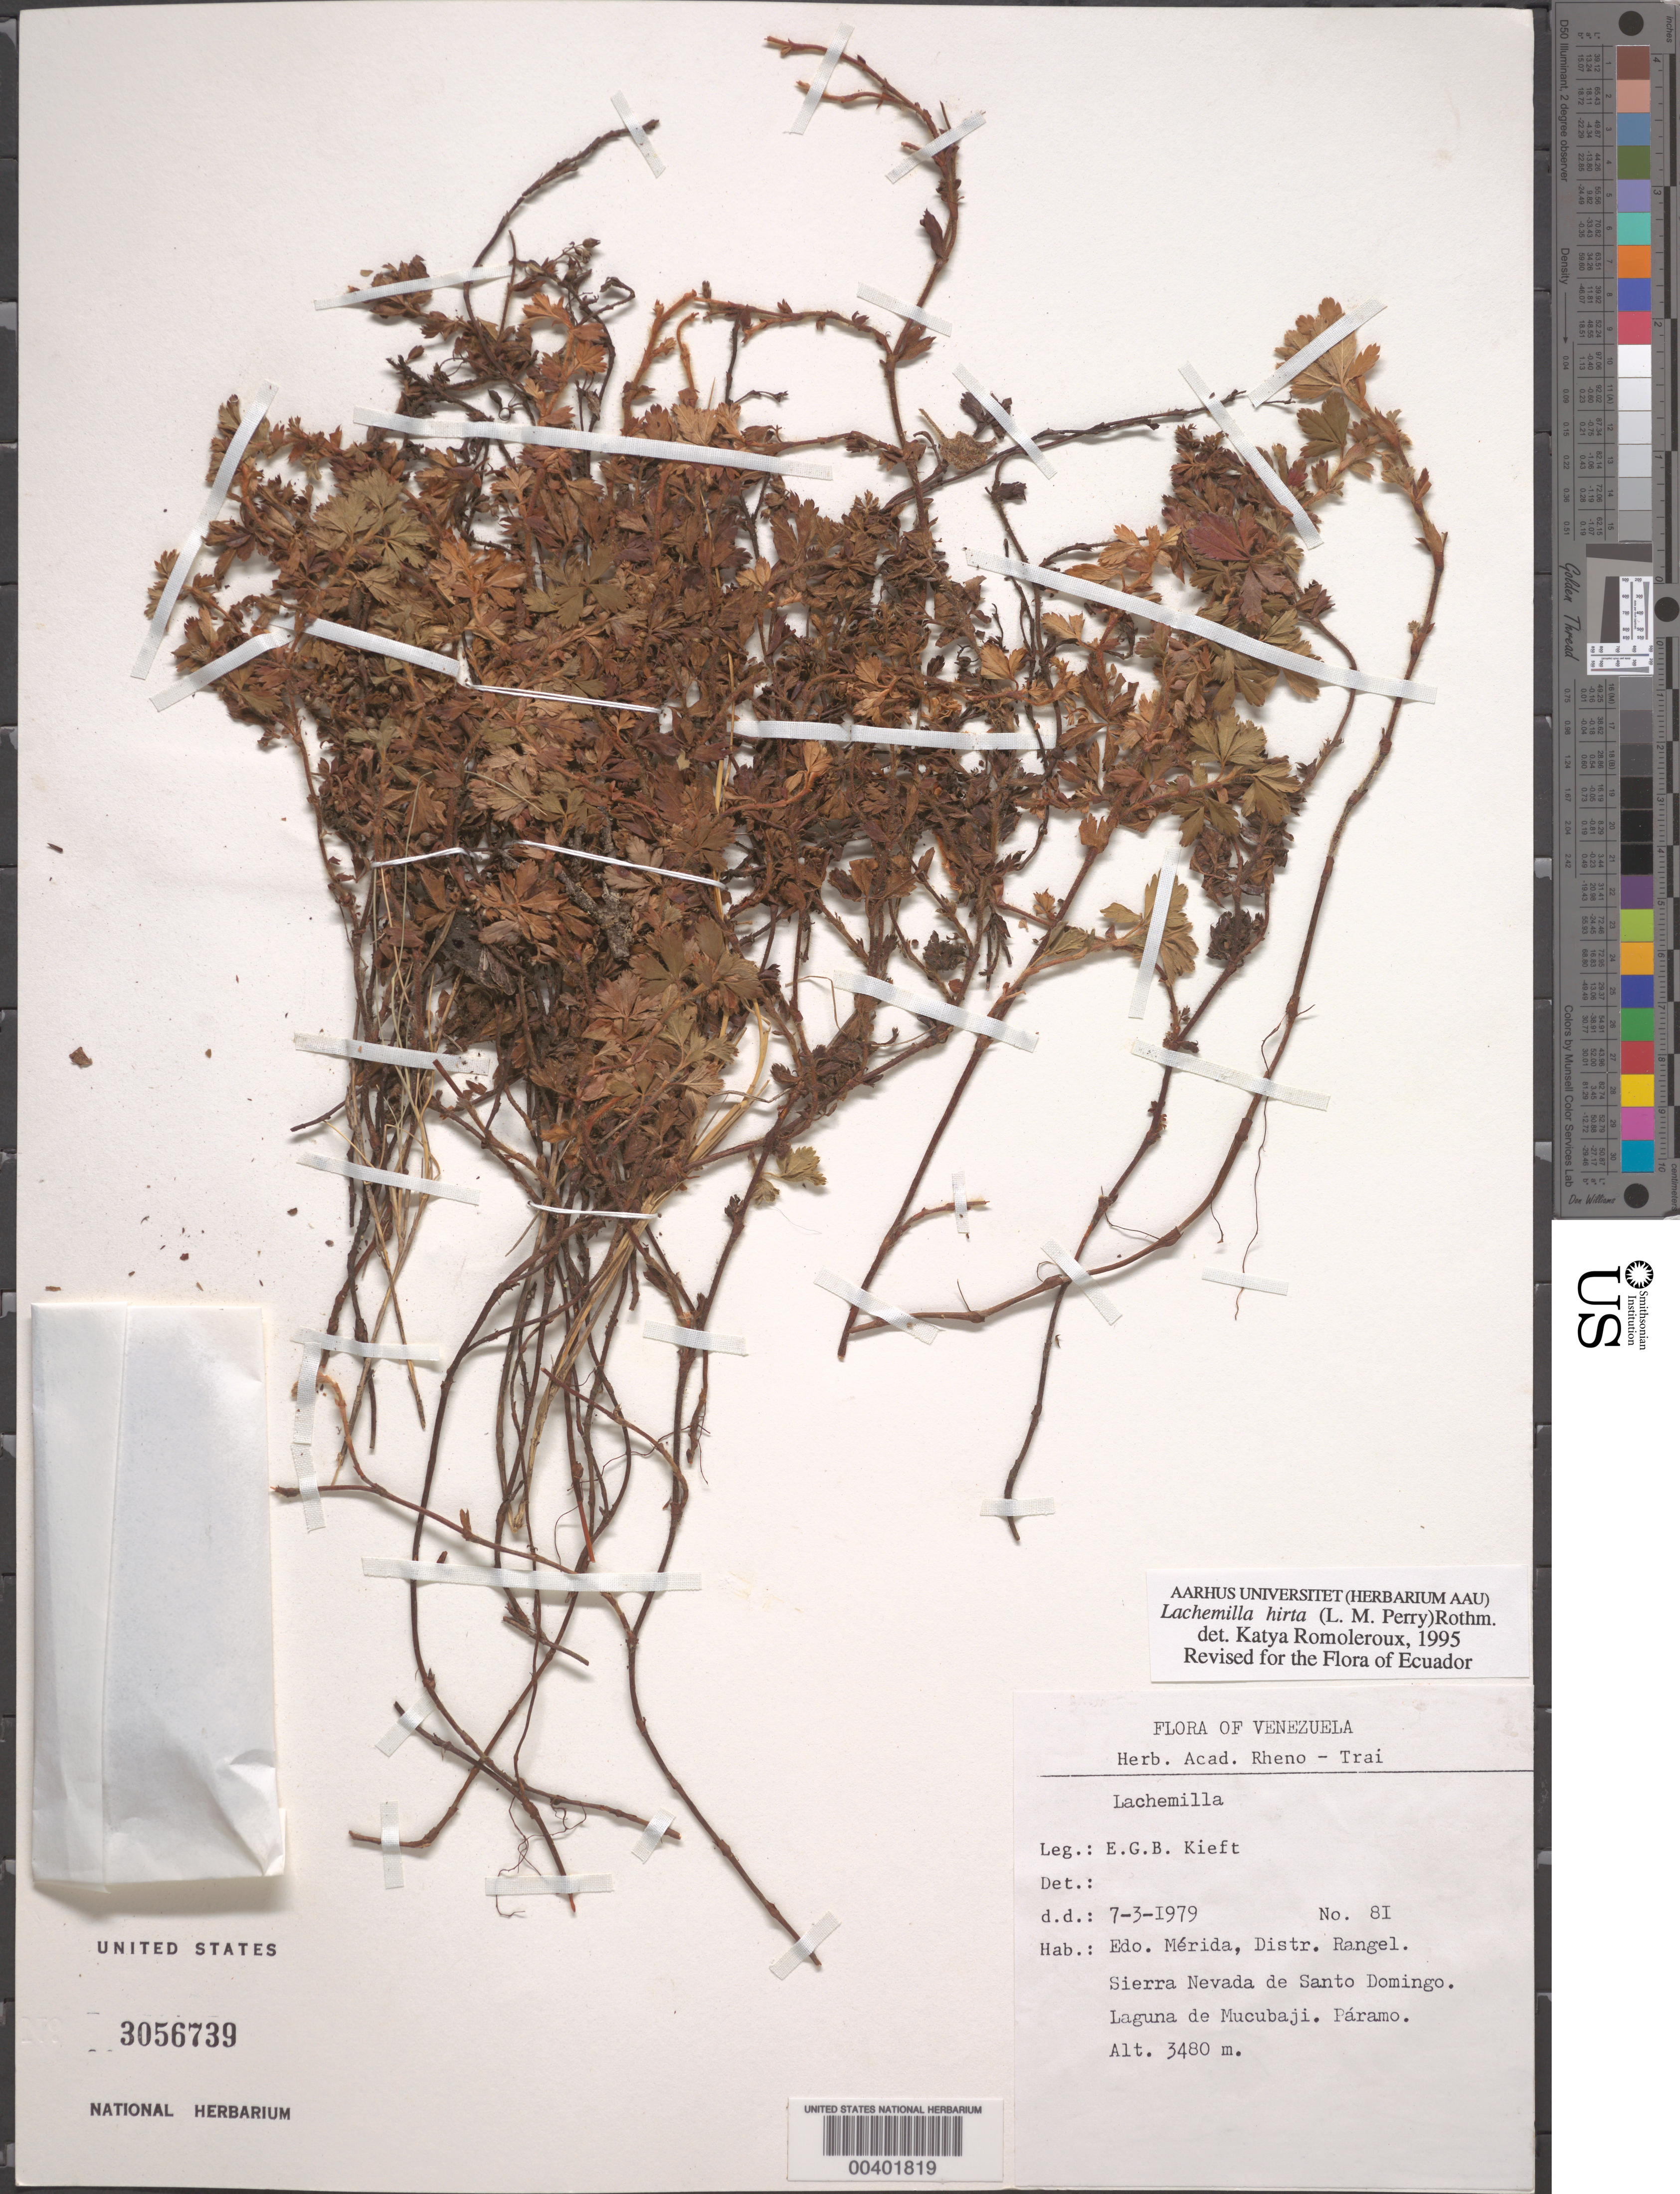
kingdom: Plantae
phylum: Tracheophyta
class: Magnoliopsida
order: Rosales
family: Rosaceae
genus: Lachemilla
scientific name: Lachemilla sp.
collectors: E. Kieft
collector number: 81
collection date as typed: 07 Mar 1979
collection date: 1979-03-07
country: Venezuela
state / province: Mérida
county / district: Rangel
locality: Laguna de Mucubají Mucubaji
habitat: Páramo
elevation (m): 3480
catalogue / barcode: US 3056739